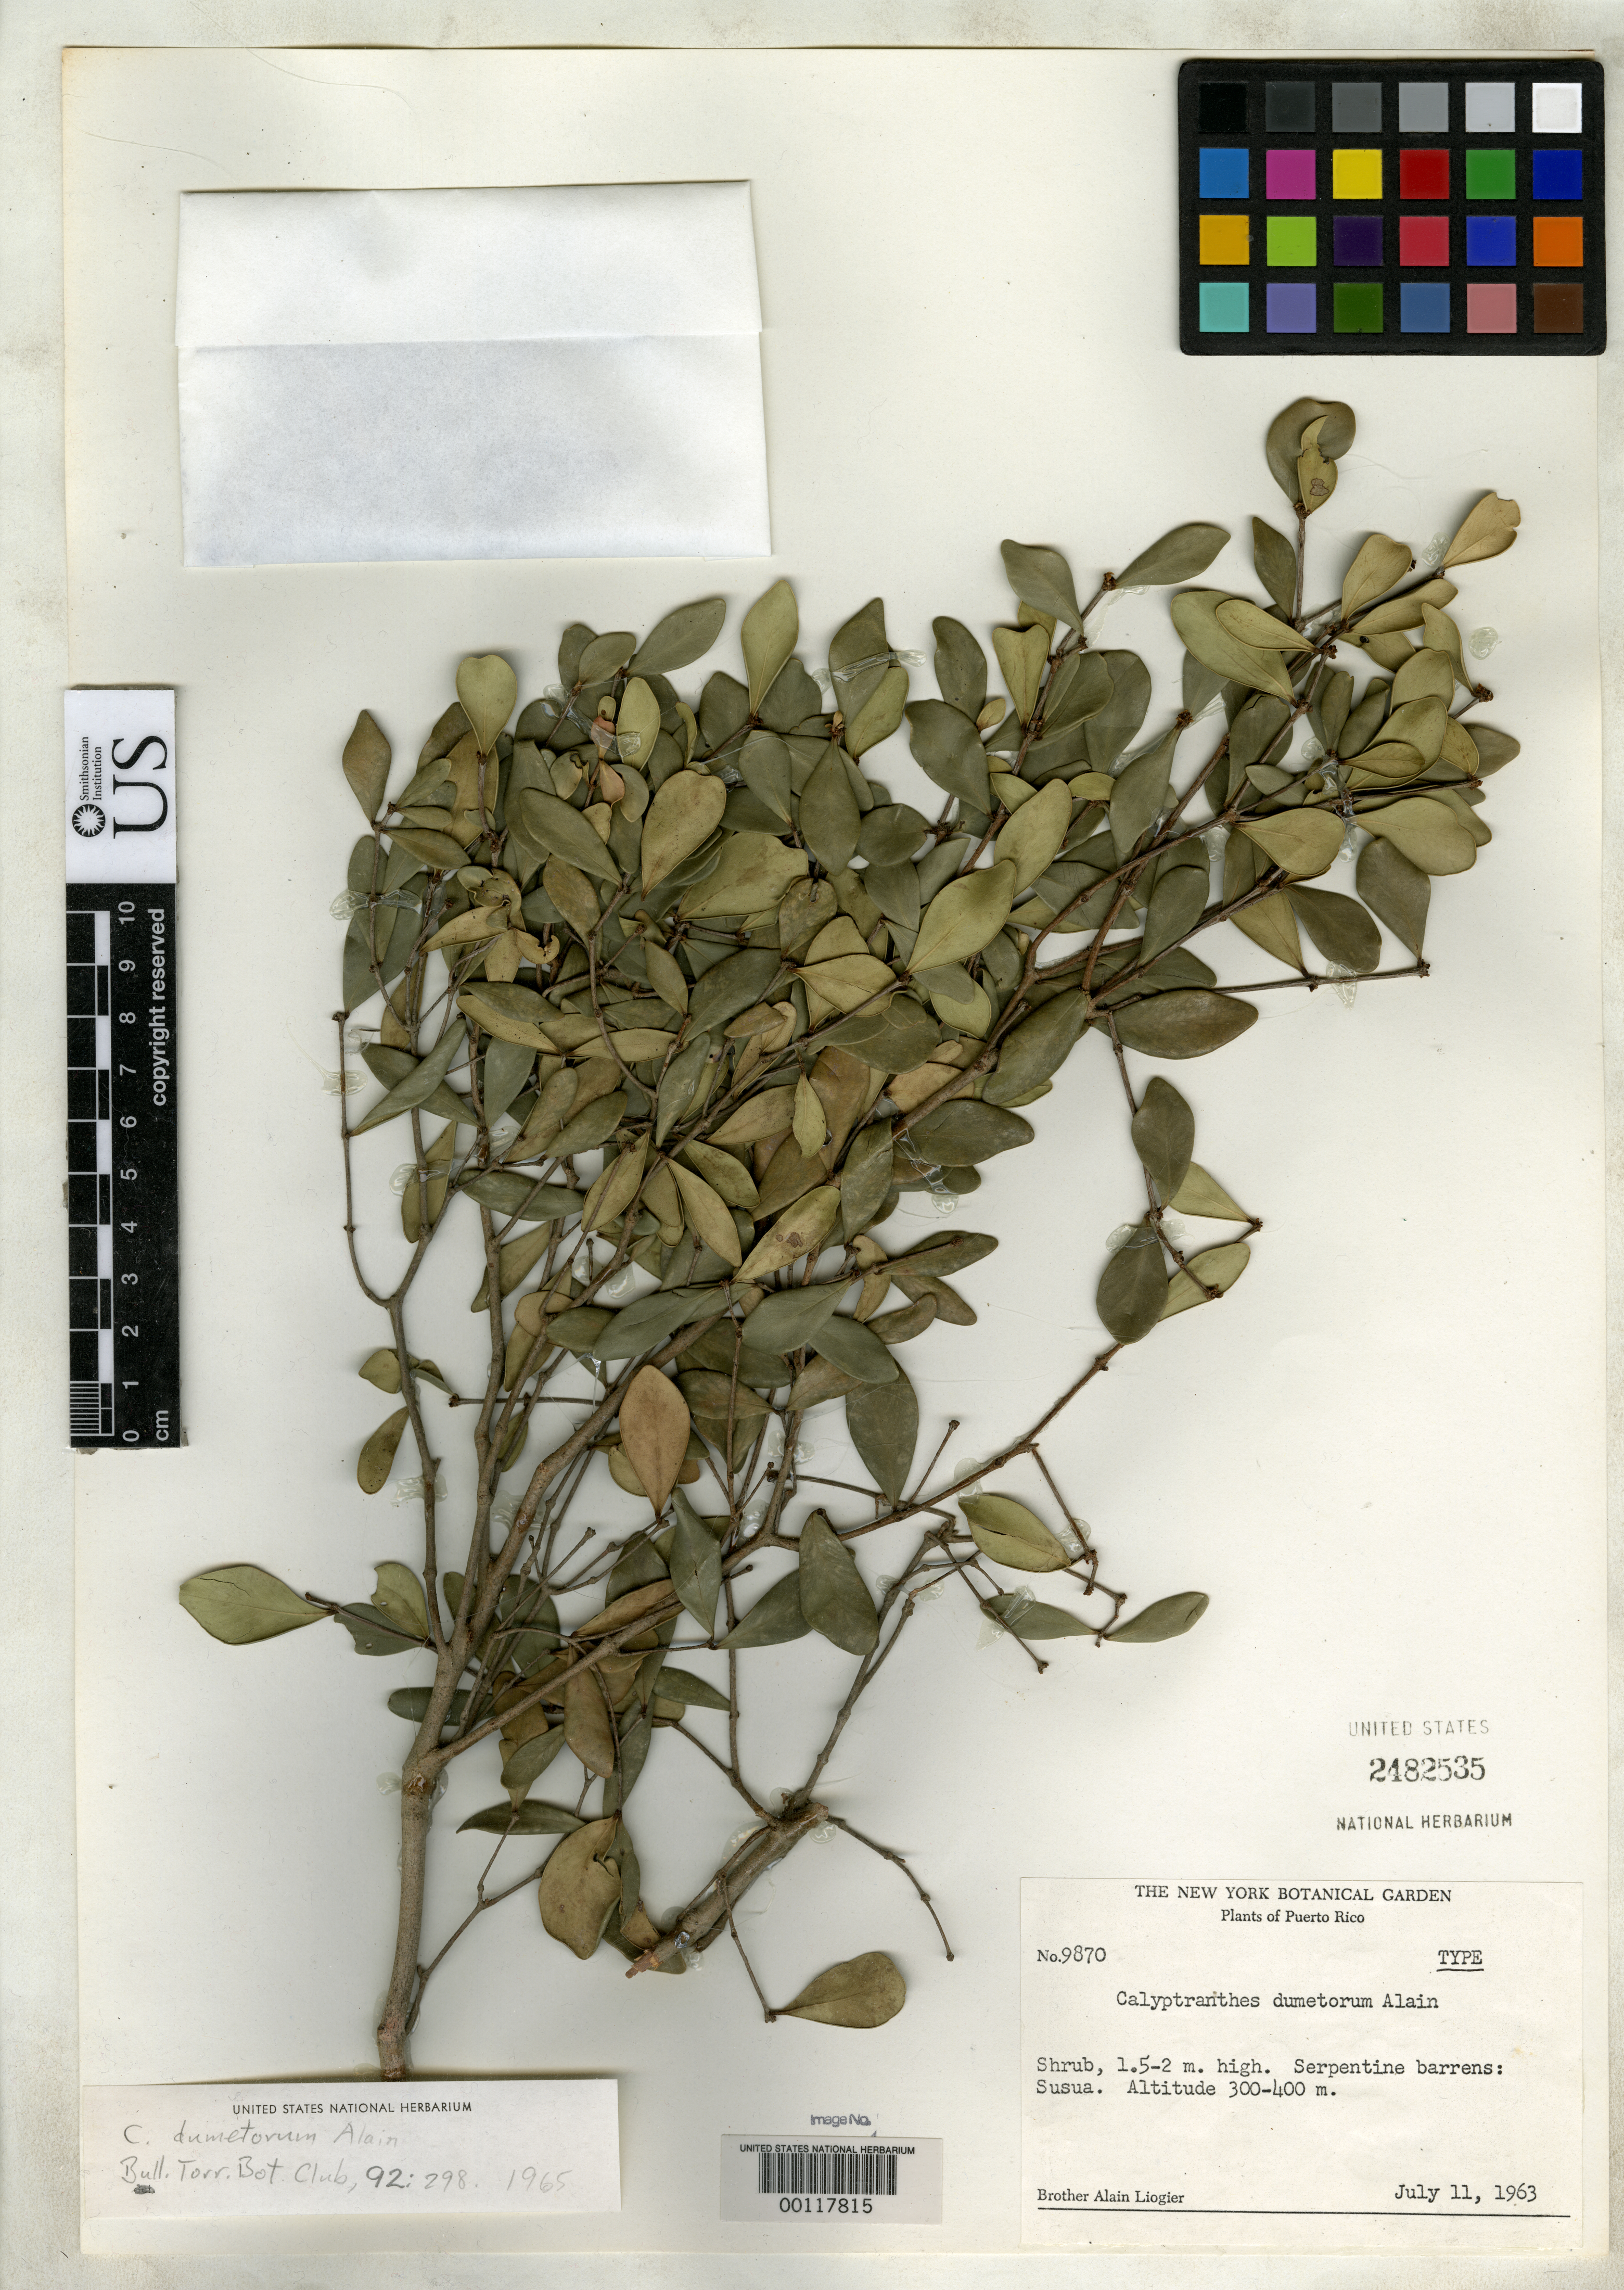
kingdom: Plantae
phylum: Tracheophyta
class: Magnoliopsida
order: Myrtales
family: Myrtaceae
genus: Calyptranthes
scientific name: Calyptranthes dumetorum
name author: Alain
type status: Isotype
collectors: A. H. Liogier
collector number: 9870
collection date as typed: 11 Jul 1963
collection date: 1963-07-11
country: Puerto Rico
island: Greater Antilles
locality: Susua.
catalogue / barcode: US 2482535